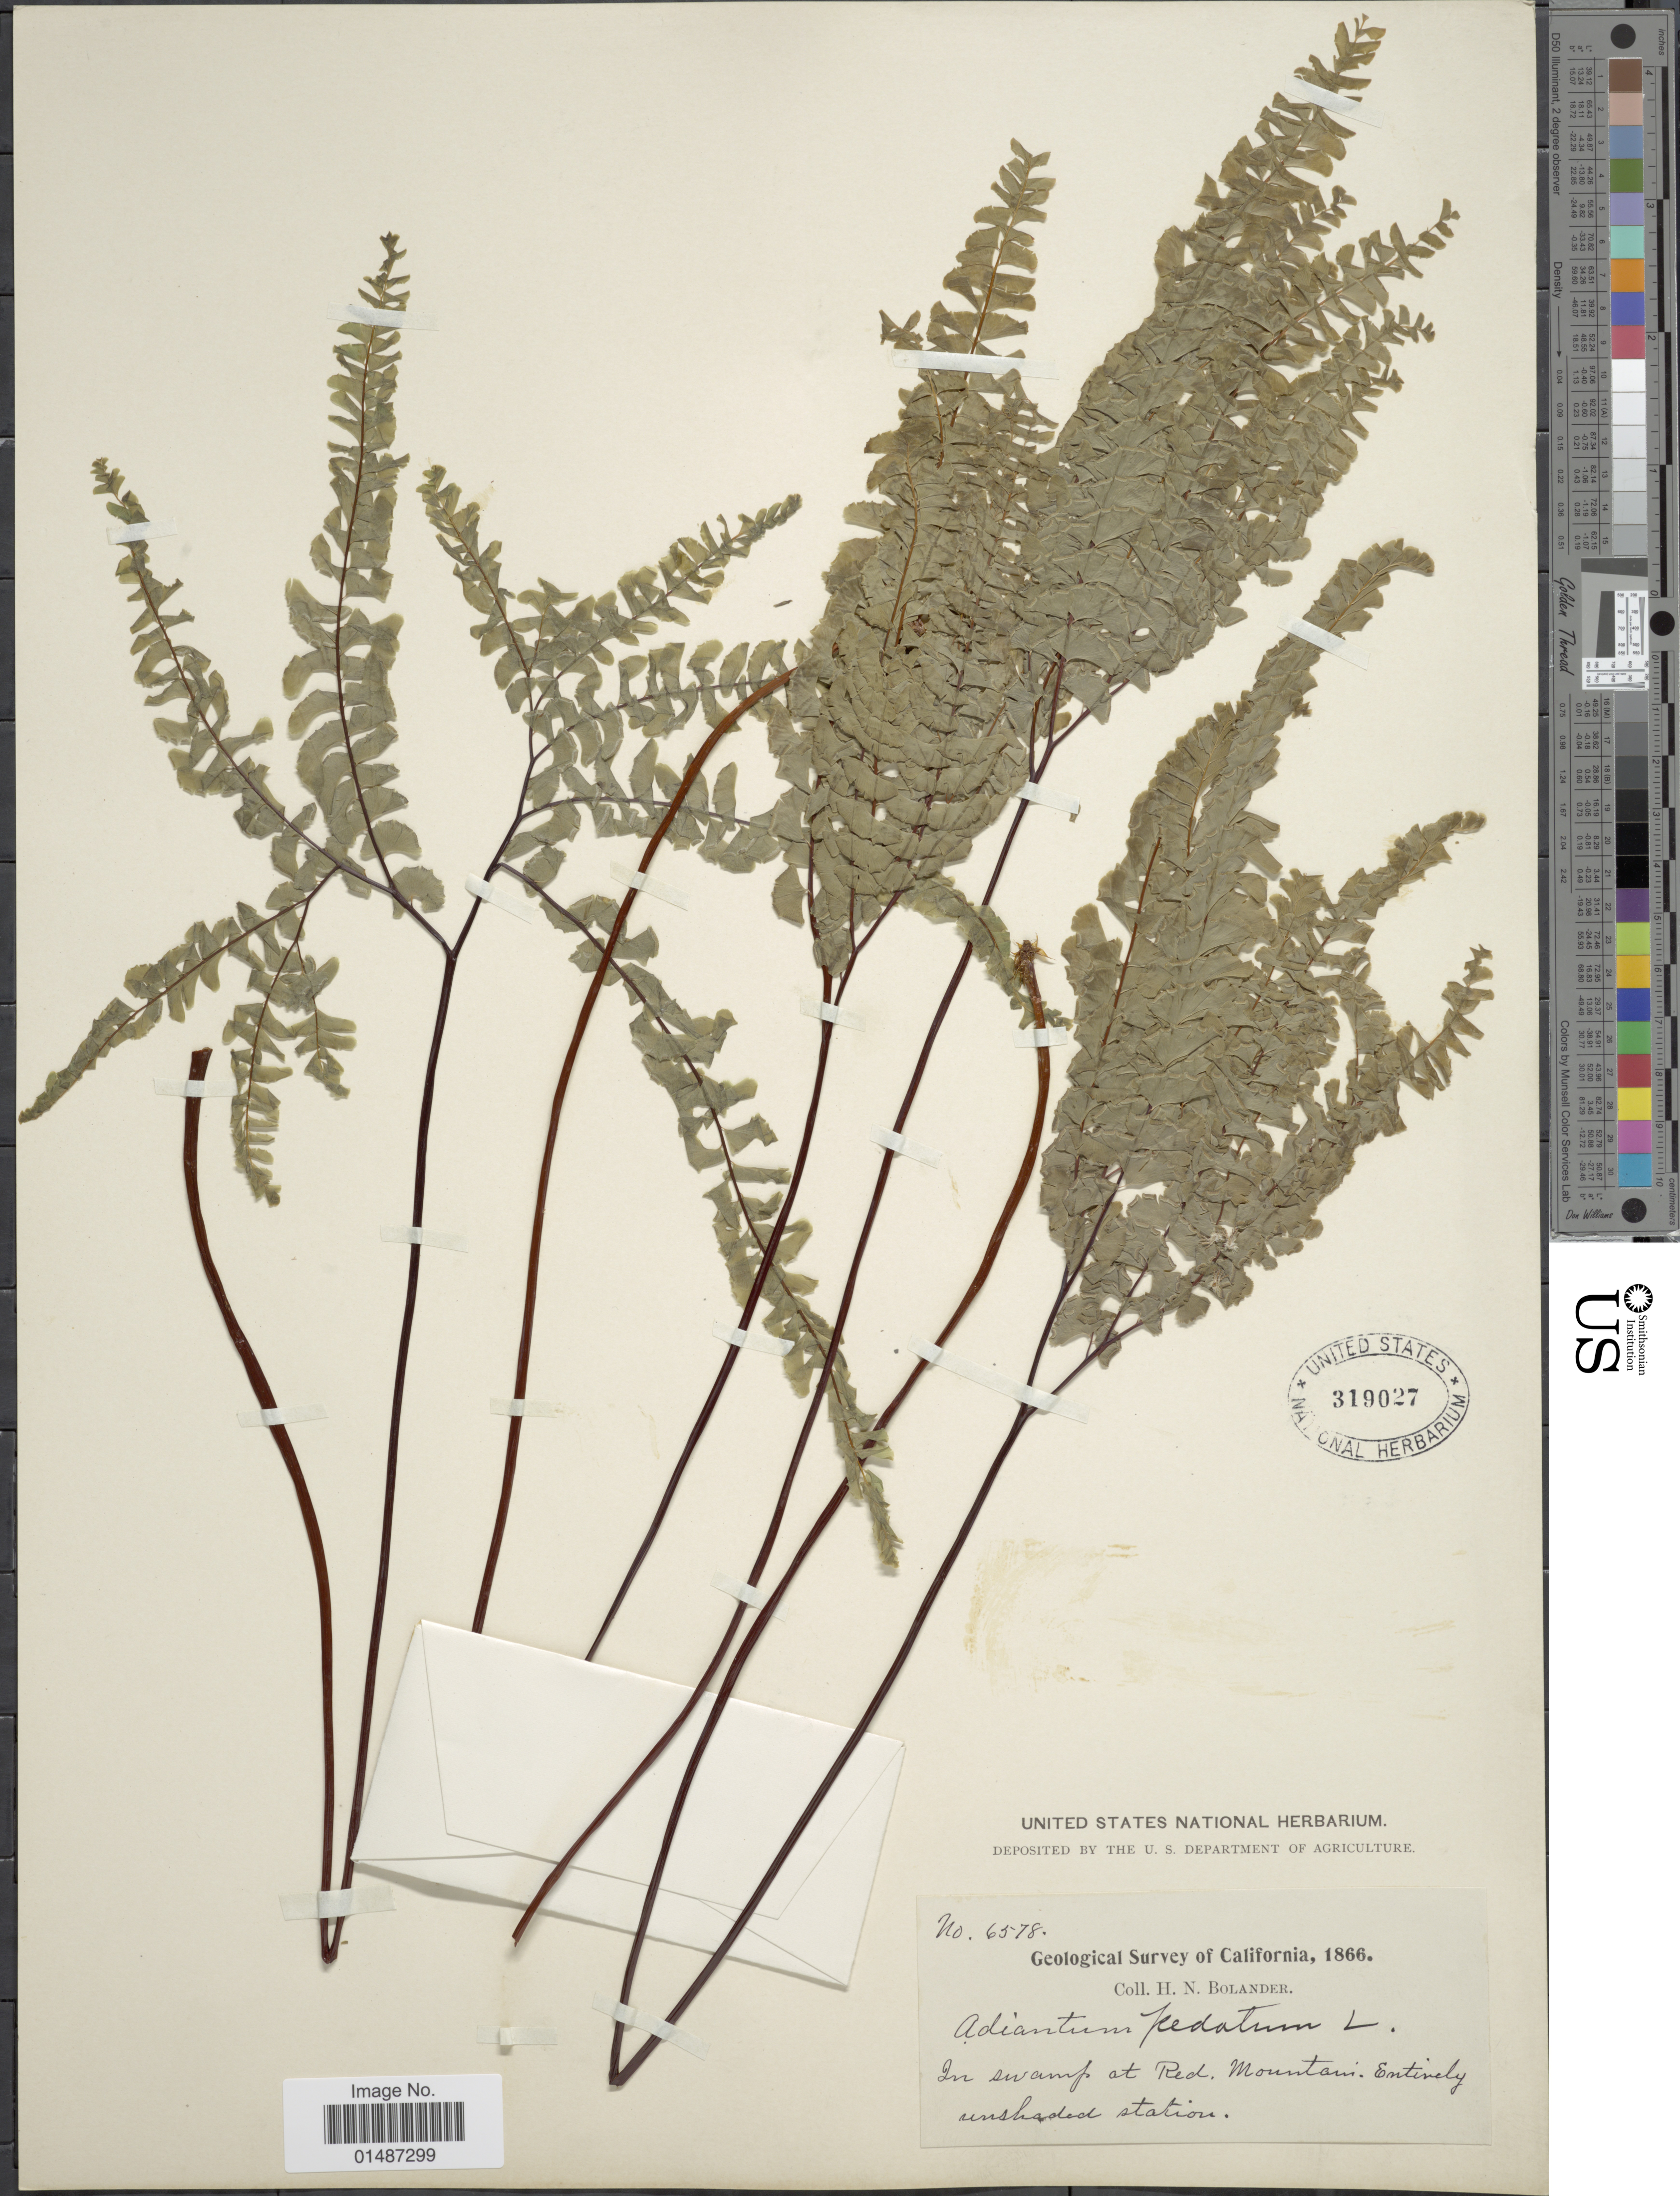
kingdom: Plantae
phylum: Tracheophyta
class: Polypodiopsida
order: Polypodiales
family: Pteridaceae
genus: Adiantum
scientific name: Adiantum pedatum subsp. aleuticum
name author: (Rupr.) Calder & Roy L. Taylor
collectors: H. Bolander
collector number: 6578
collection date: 1866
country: United States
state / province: California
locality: In swamp at Red Mountain. Entirely unshaded station.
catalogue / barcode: US 319027